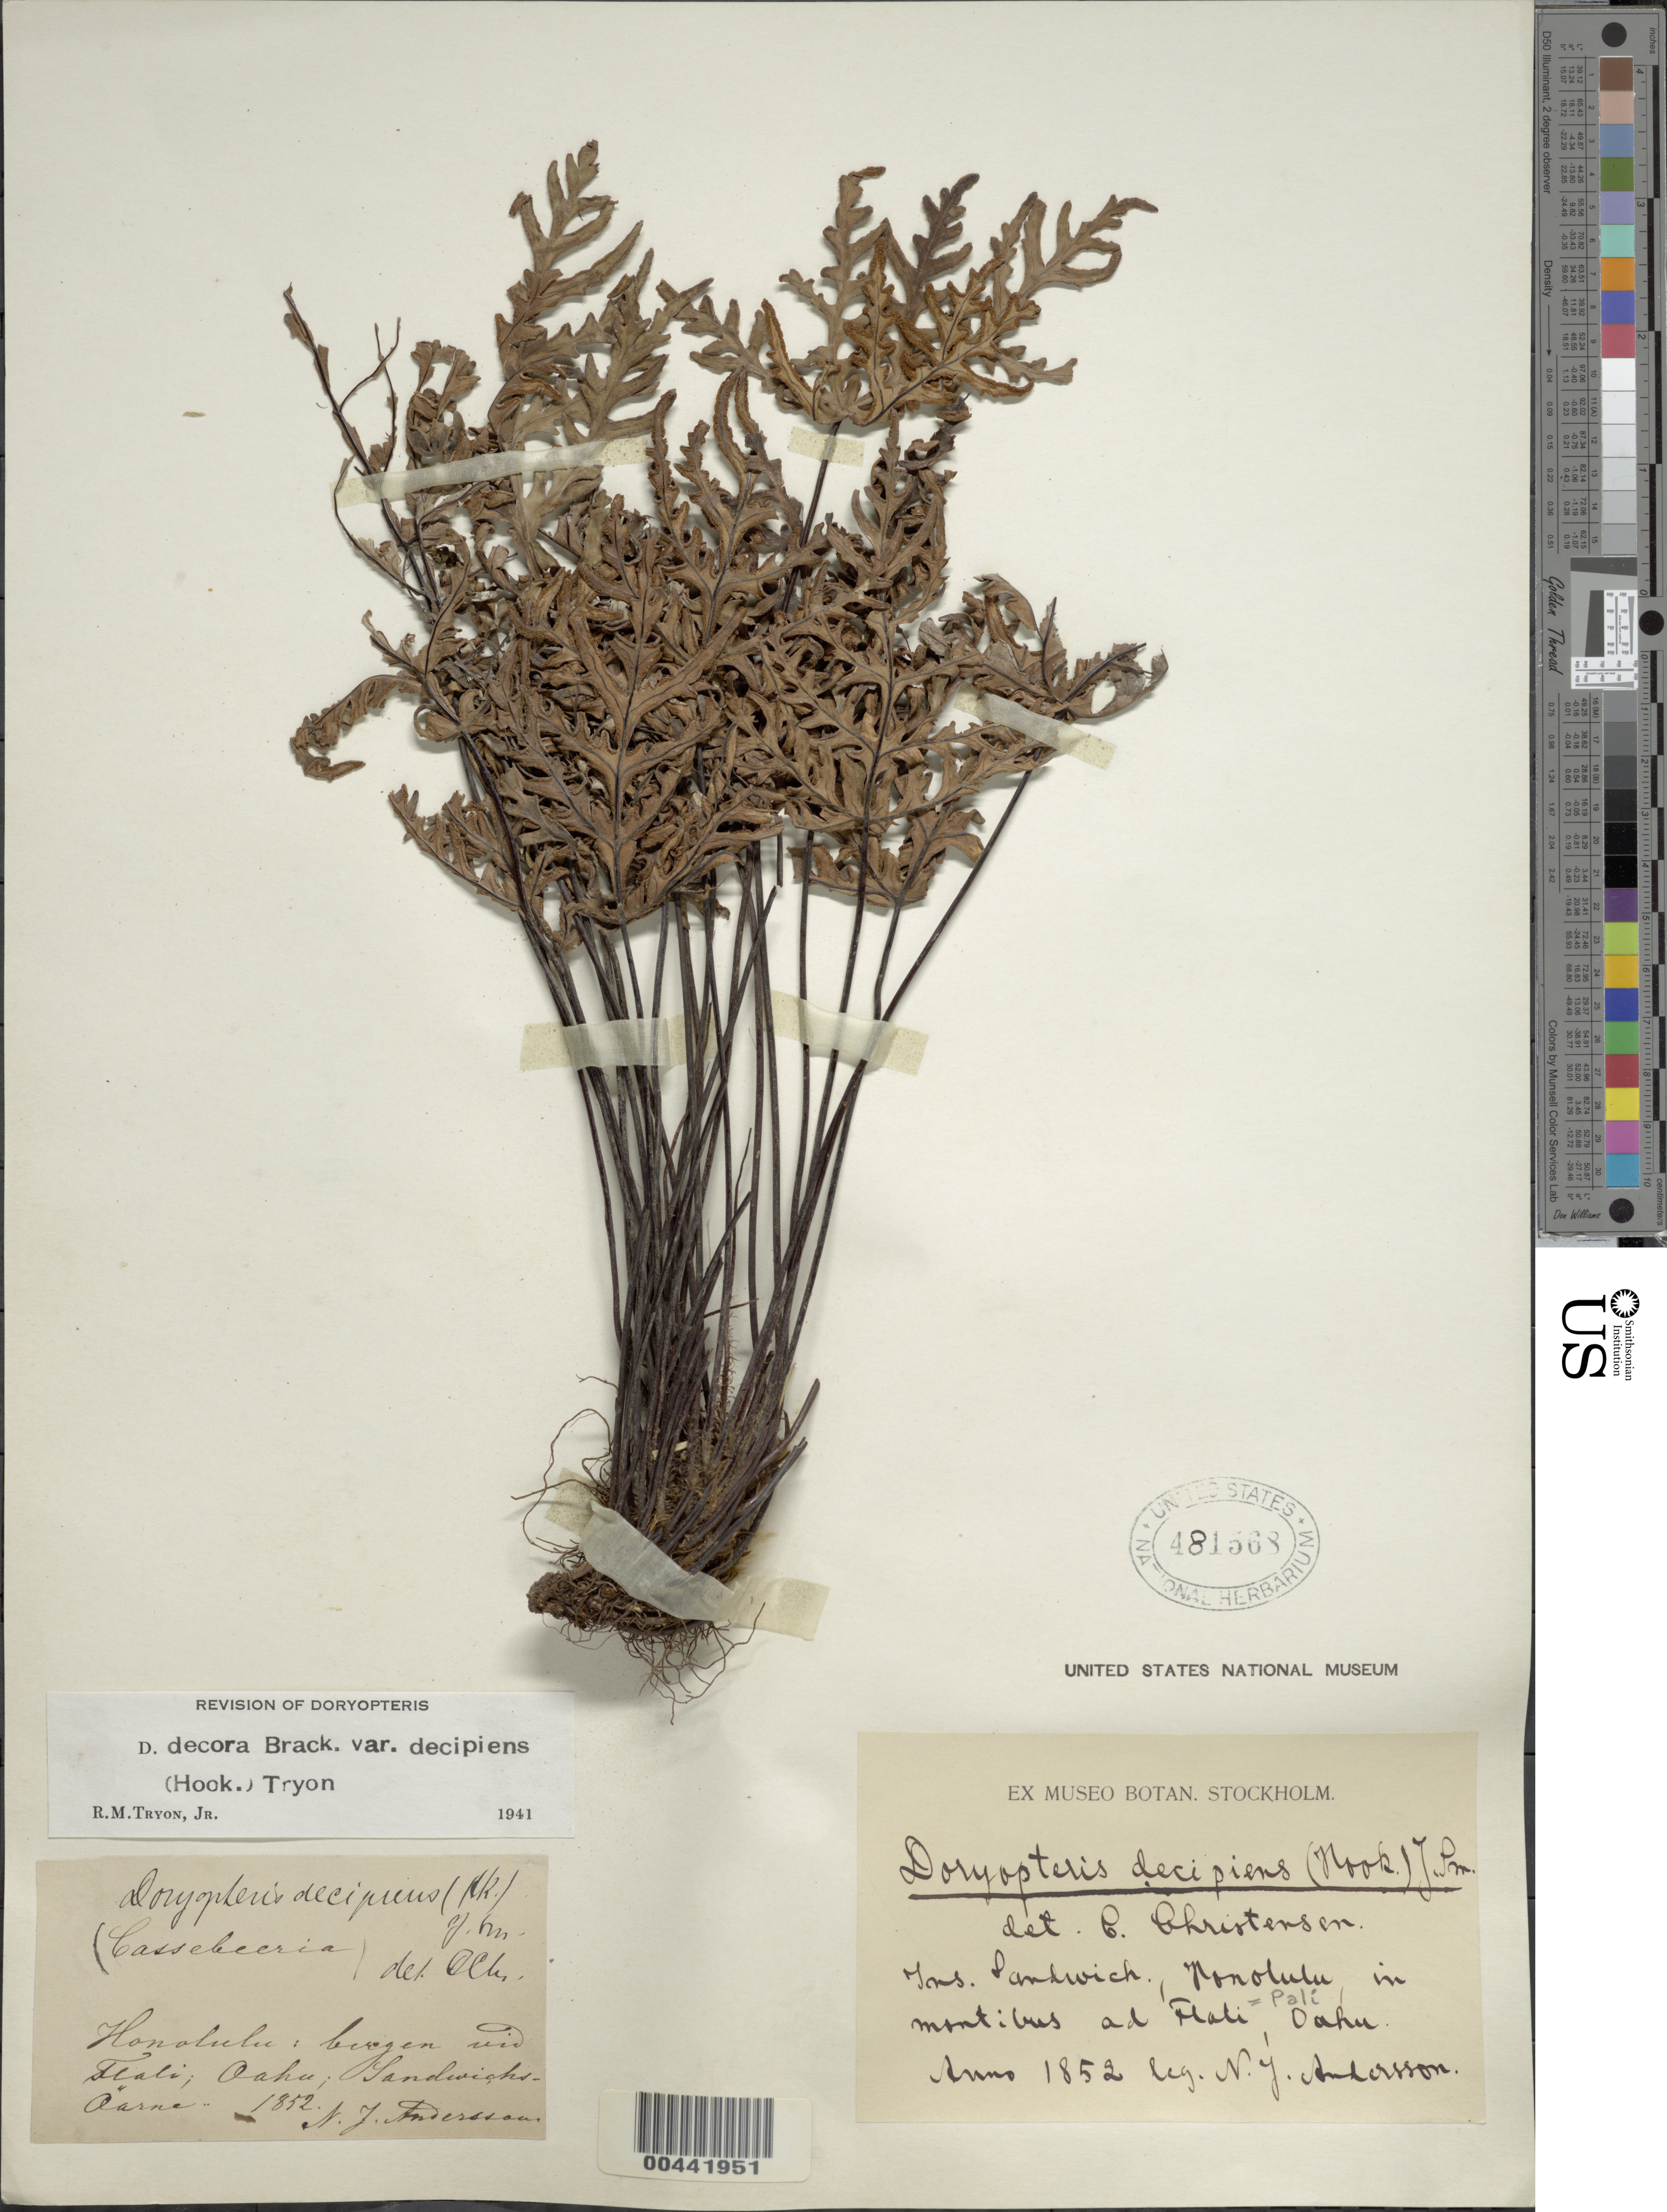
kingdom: Plantae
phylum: Tracheophyta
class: Polypodiopsida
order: Polypodiales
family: Pteridaceae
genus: Doryopteris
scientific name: Doryopteris decipiens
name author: (Hook.) J. Sm.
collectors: N. J. Andersson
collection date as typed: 1852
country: United States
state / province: Hawaii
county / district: Honolulu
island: Oahu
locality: Isles Sandwich, Honolulu in montibus ad pali, oahu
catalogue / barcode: US 481568